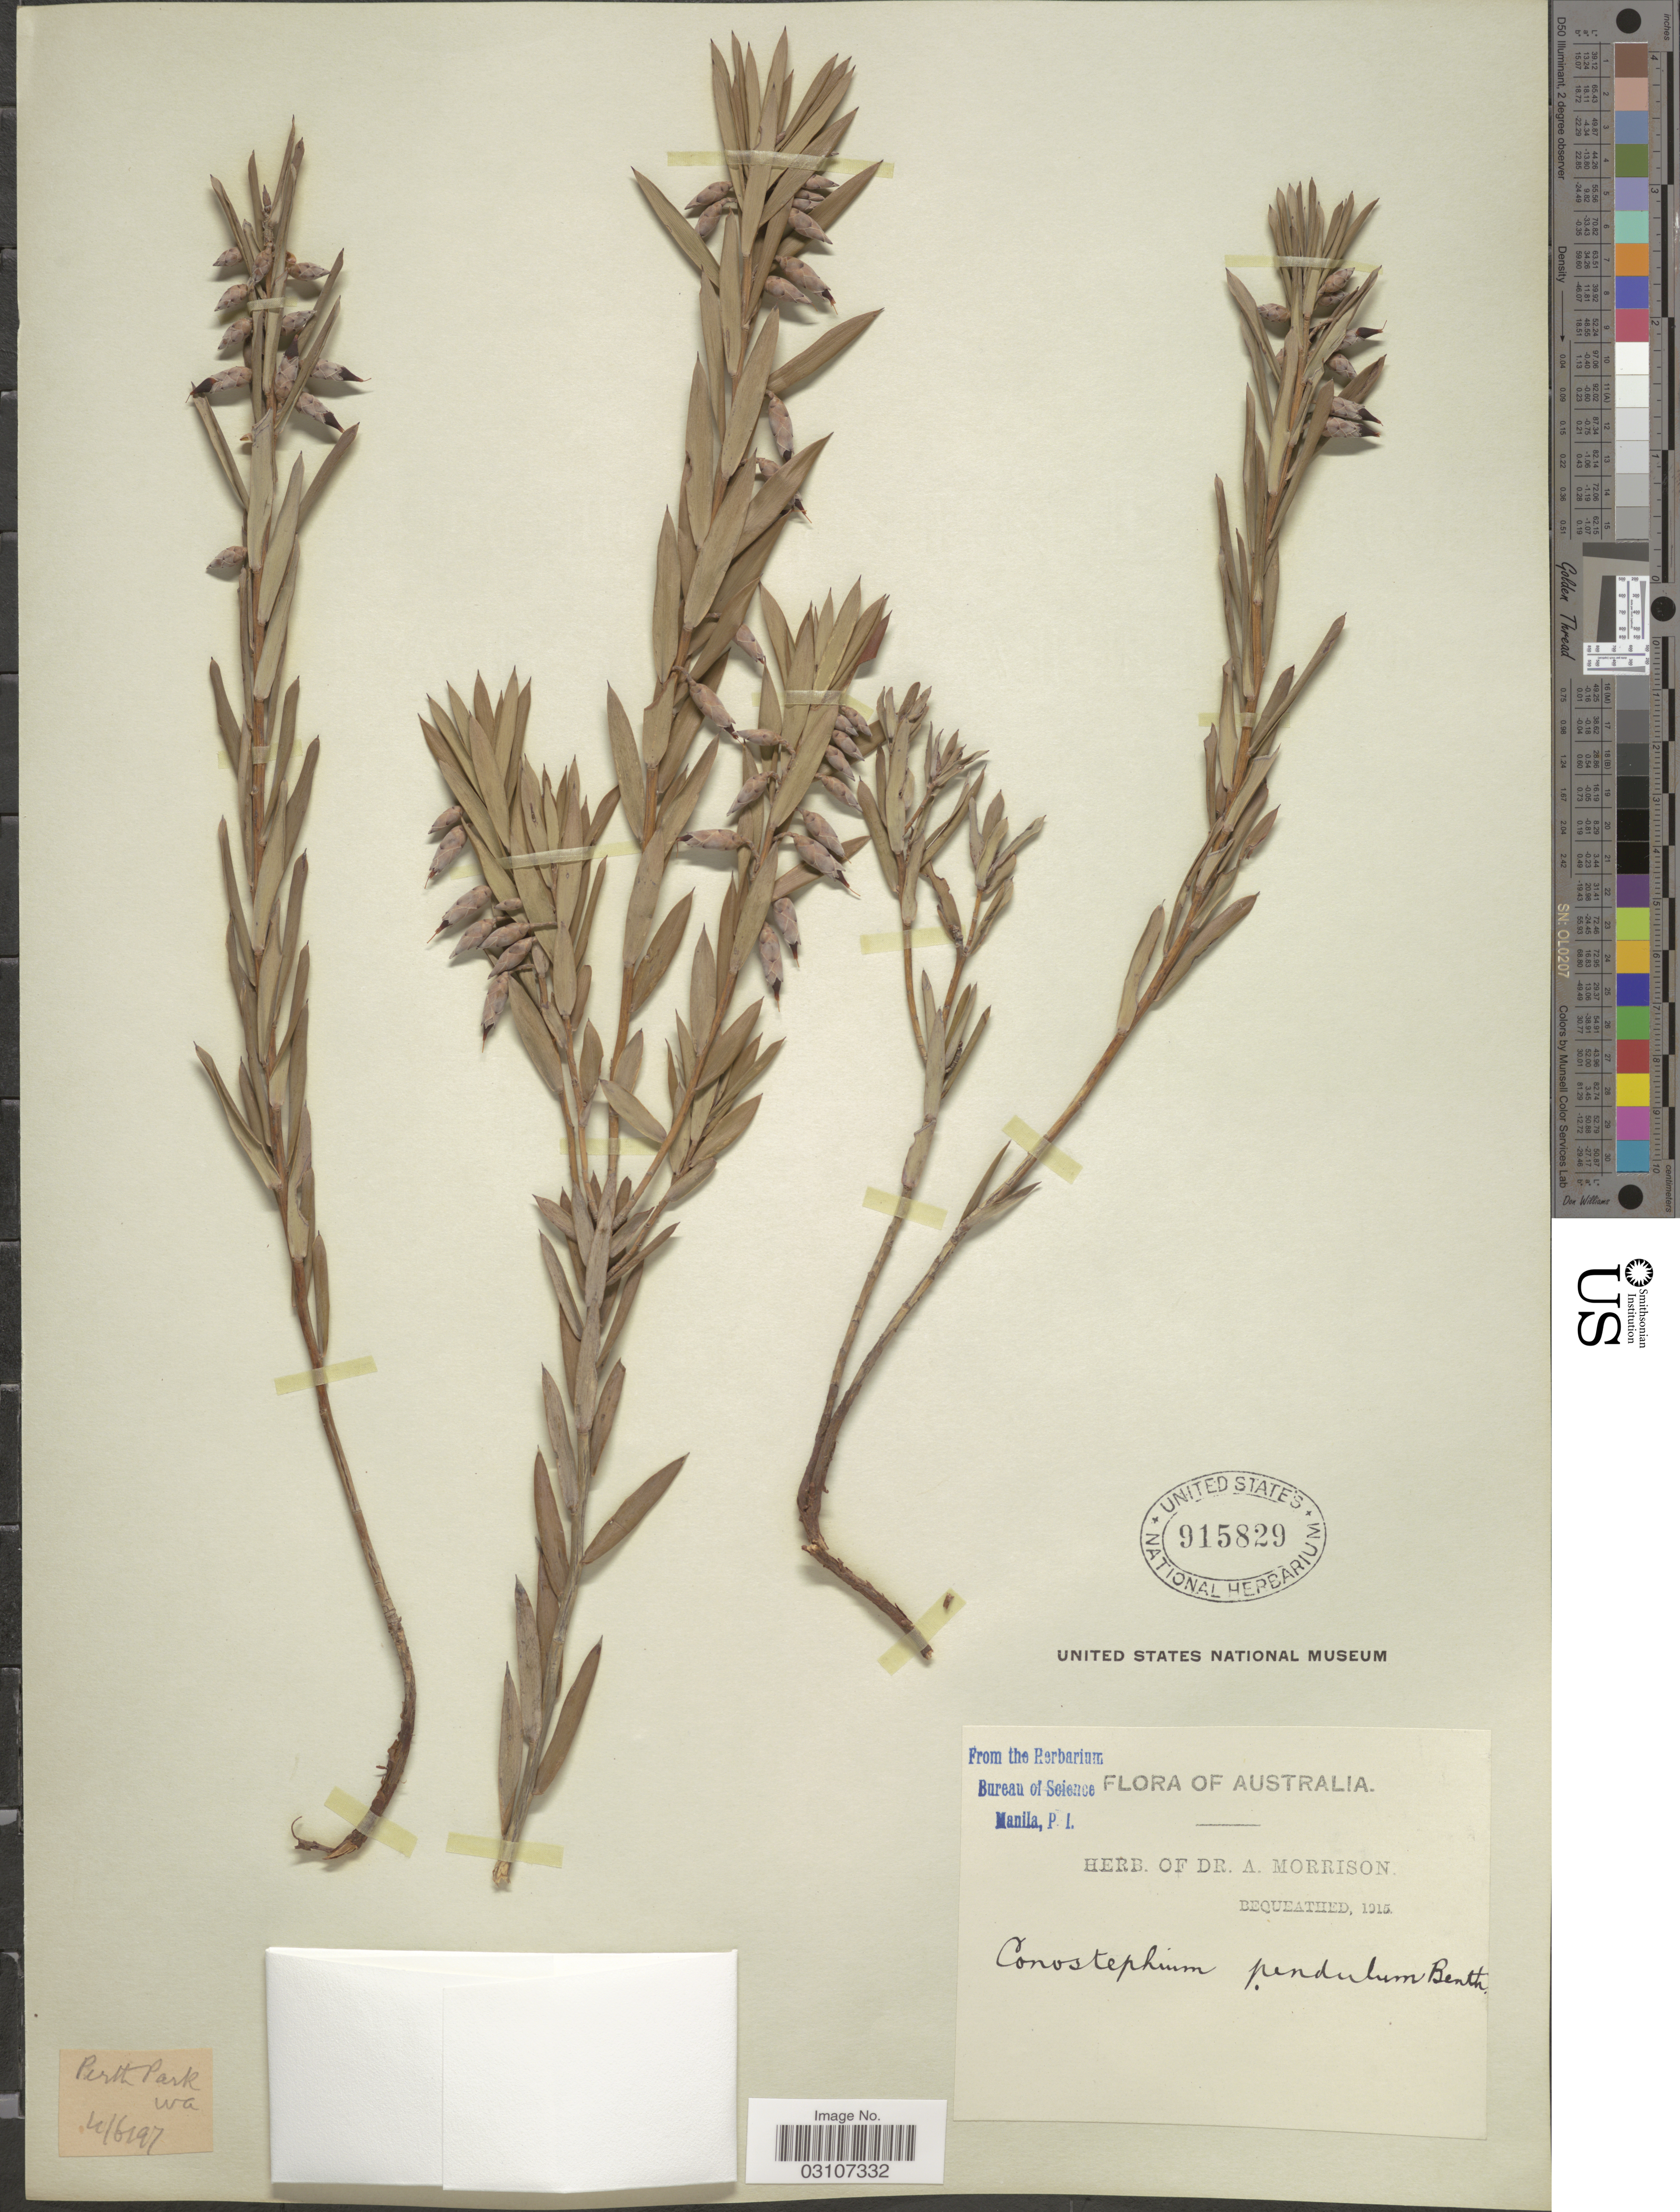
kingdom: Plantae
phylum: Tracheophyta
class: Magnoliopsida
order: Ericales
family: Ericaceae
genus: Conostephium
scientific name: Conostephium pendulum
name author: Deless.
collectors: ex herb. Dr. A. Morrison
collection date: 1897-06-04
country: Australia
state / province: Western Australia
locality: Perth Park WA.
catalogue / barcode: US 915829